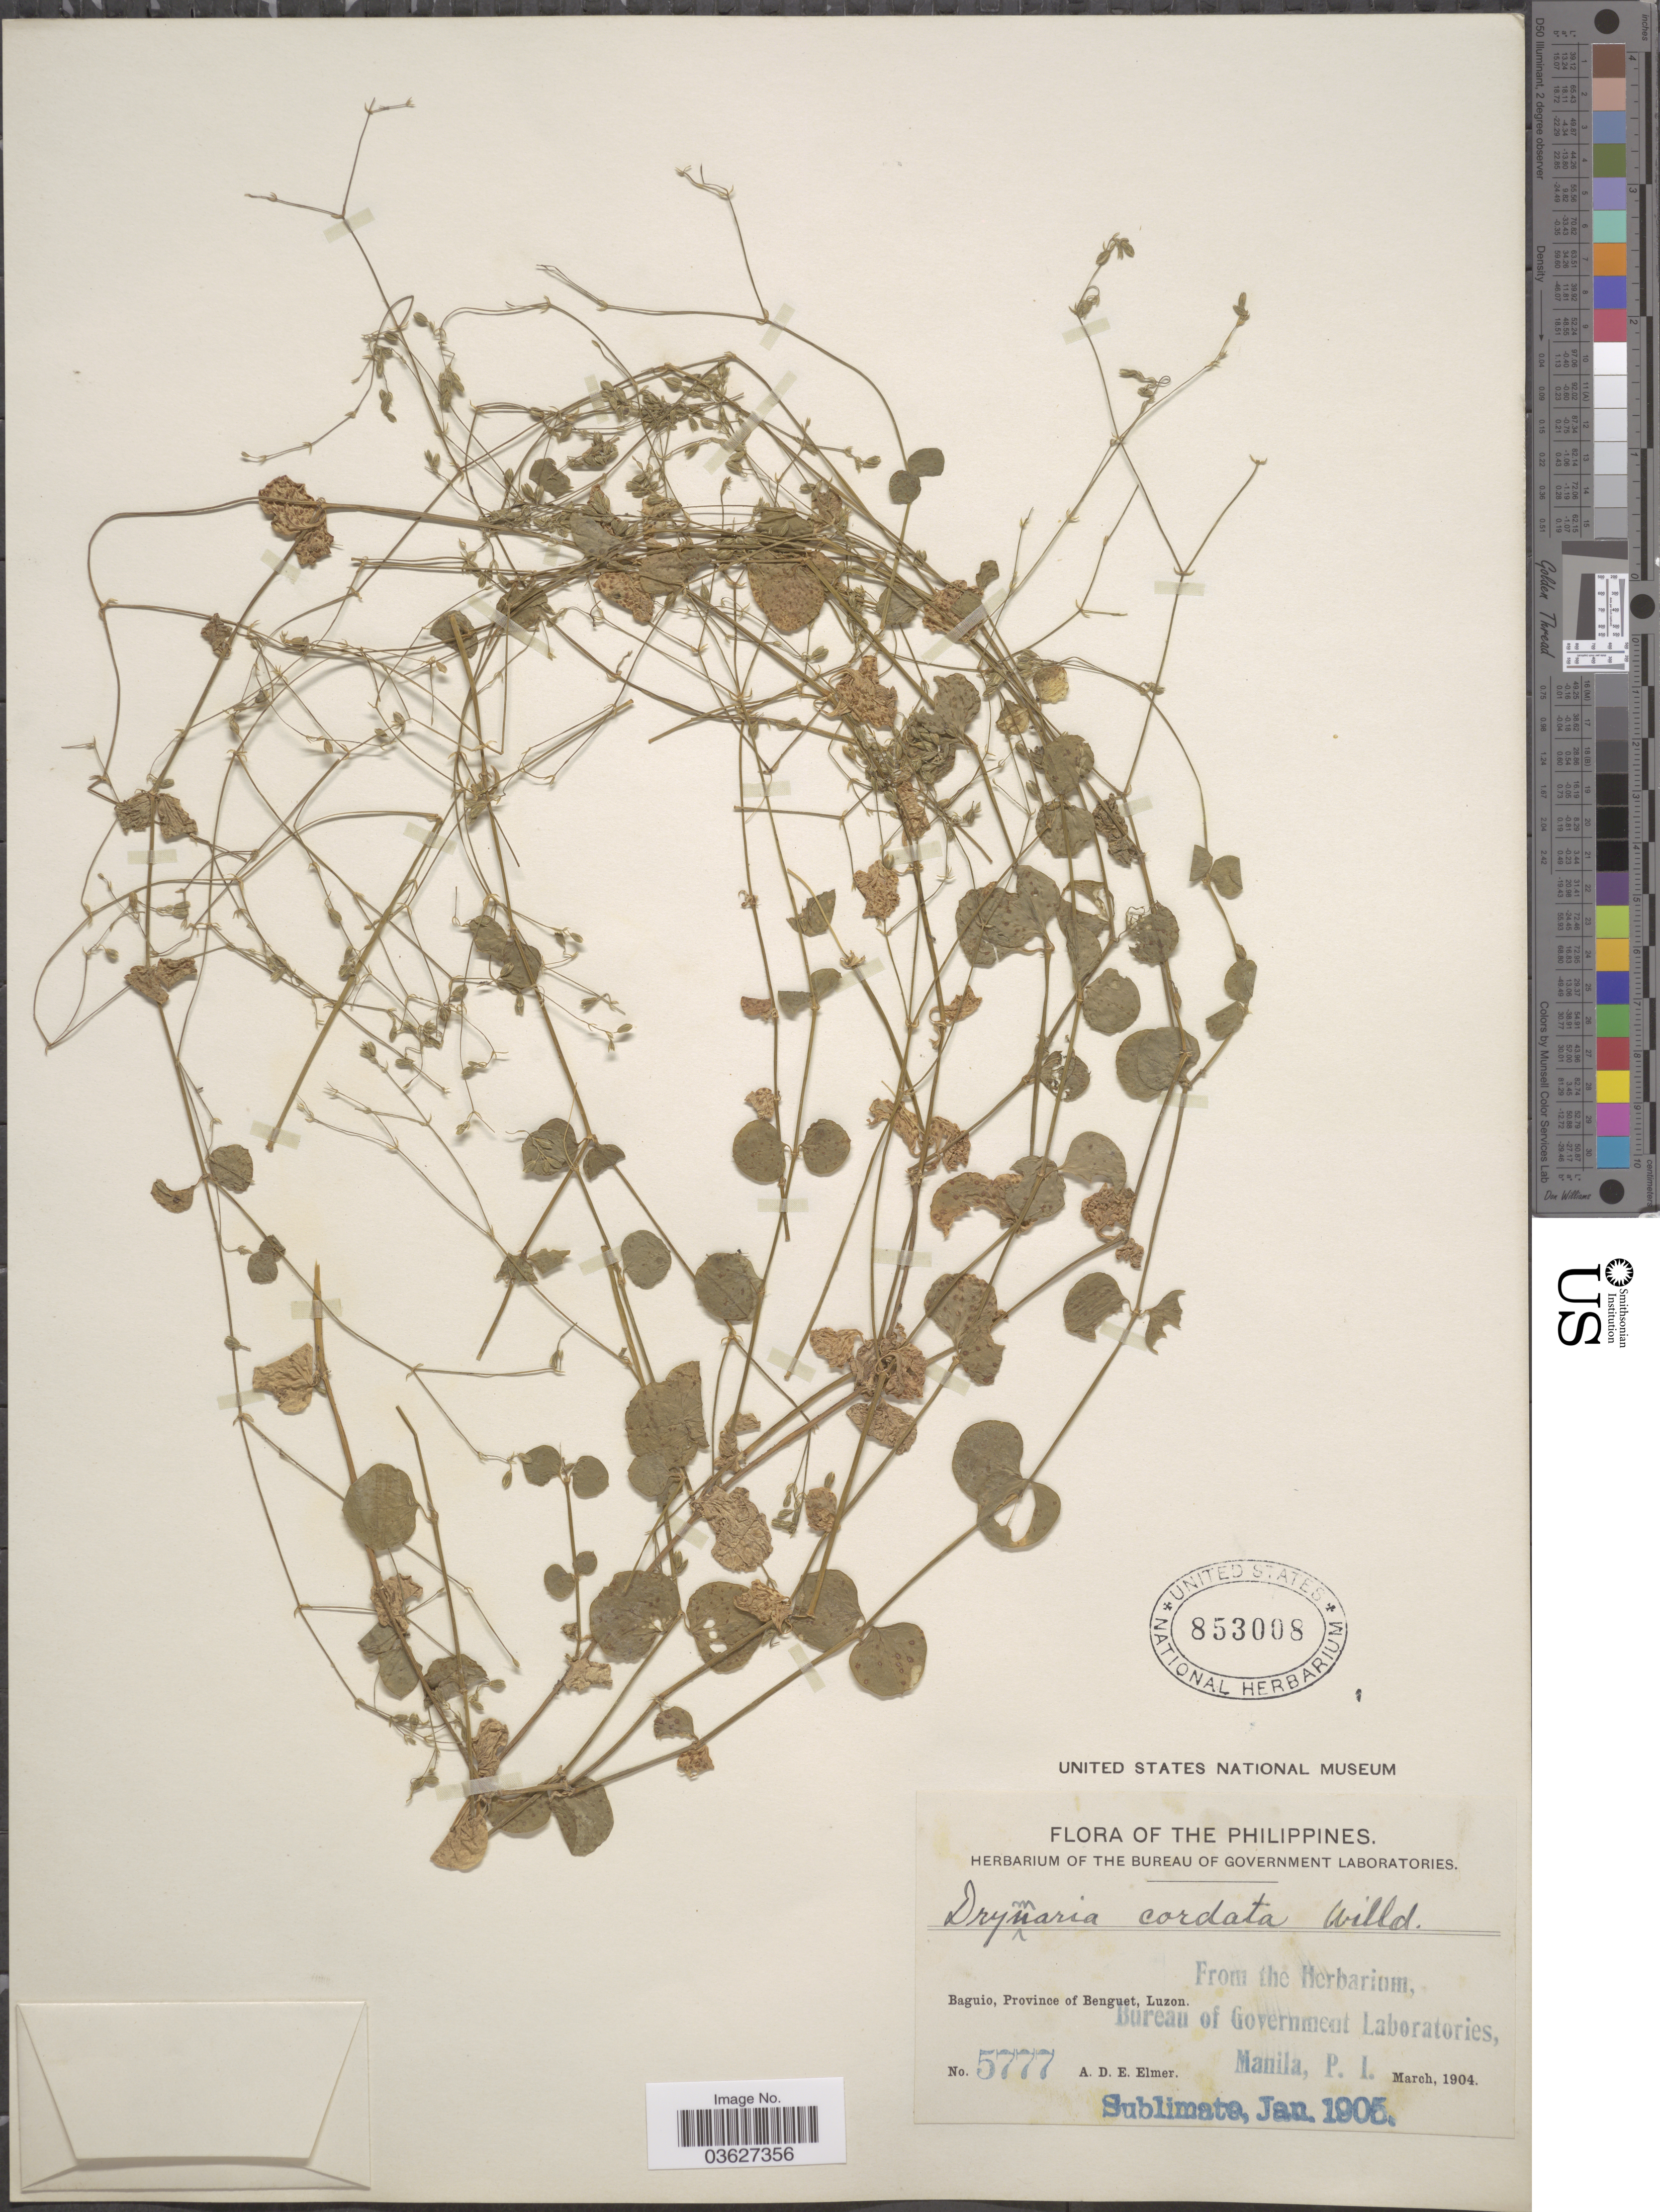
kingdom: Plantae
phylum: Tracheophyta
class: Magnoliopsida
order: Caryophyllales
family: Caryophyllaceae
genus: Drymaria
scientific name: Drymaria cordata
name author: (L.) Willd. ex Schult.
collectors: A. D. E. Elmer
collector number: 5777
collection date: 1904-03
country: Philippines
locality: Baguio, Province of Benguet, Luzon.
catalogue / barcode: US 853008